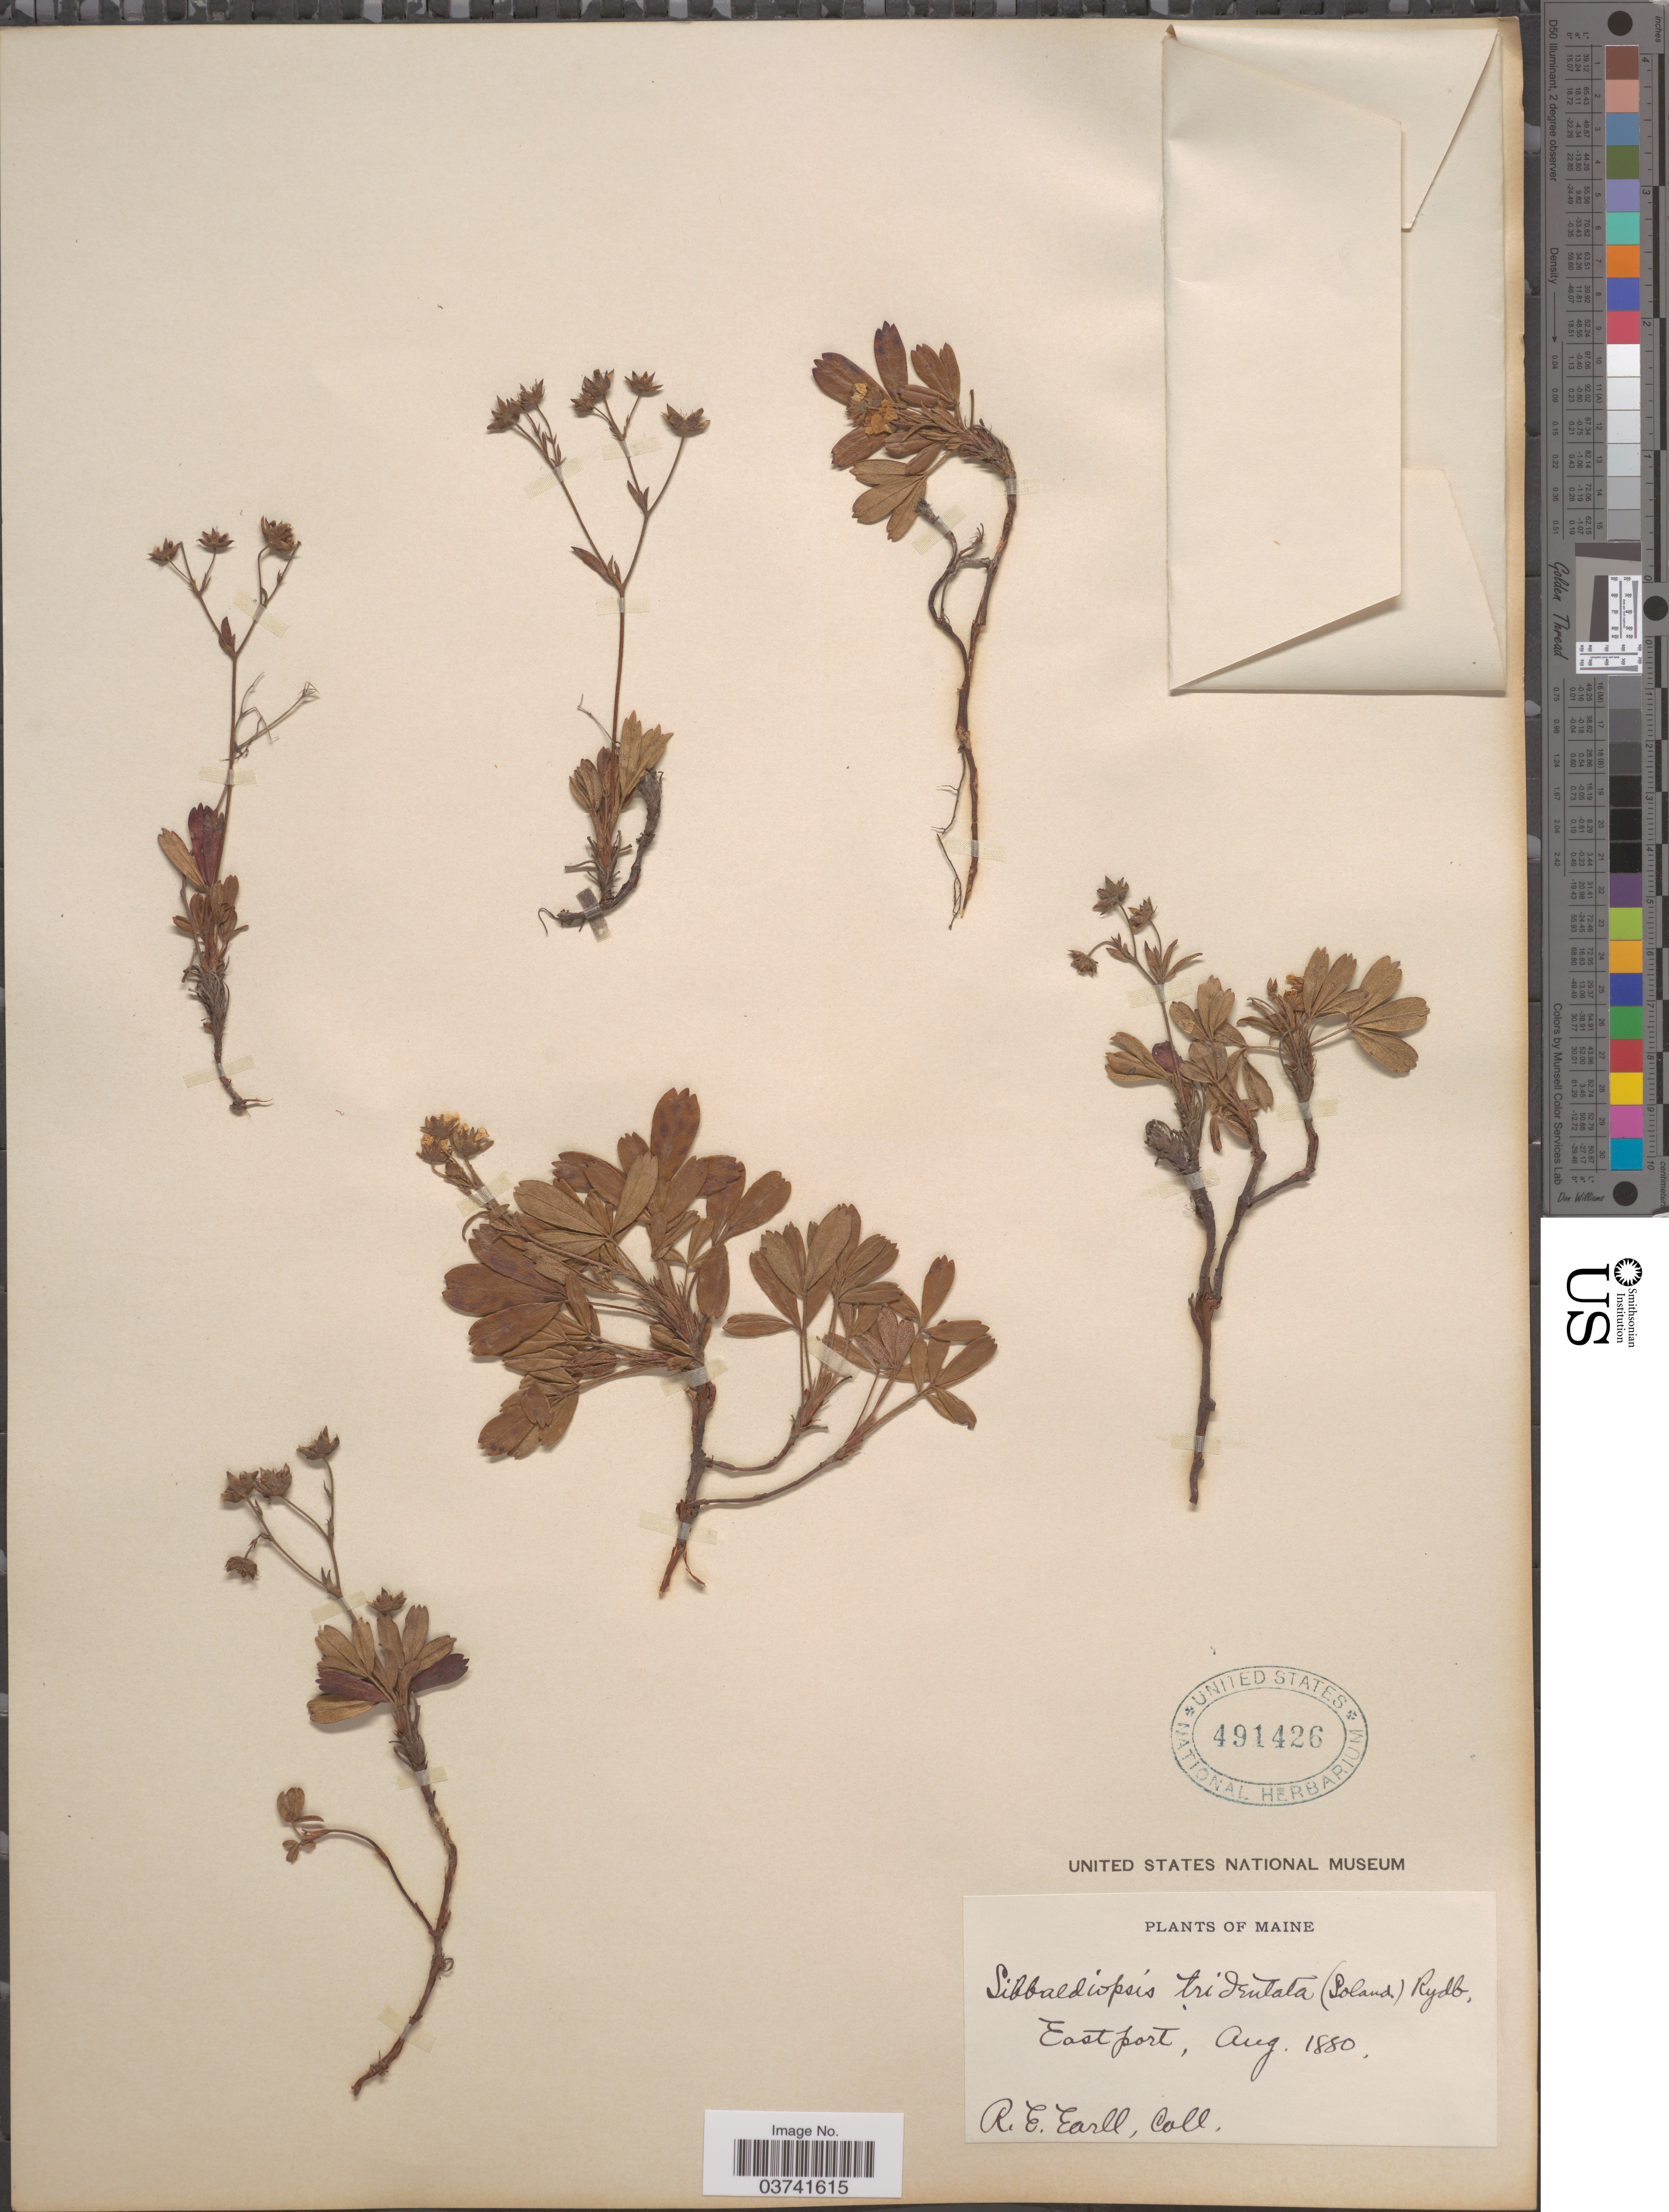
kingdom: Plantae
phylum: Tracheophyta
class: Magnoliopsida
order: Rosales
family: Rosaceae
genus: Potentilla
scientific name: Potentilla tridentata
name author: Aiton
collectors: R. Earll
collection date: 1880-08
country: United States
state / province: Maine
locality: Eastport.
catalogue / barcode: US 491426